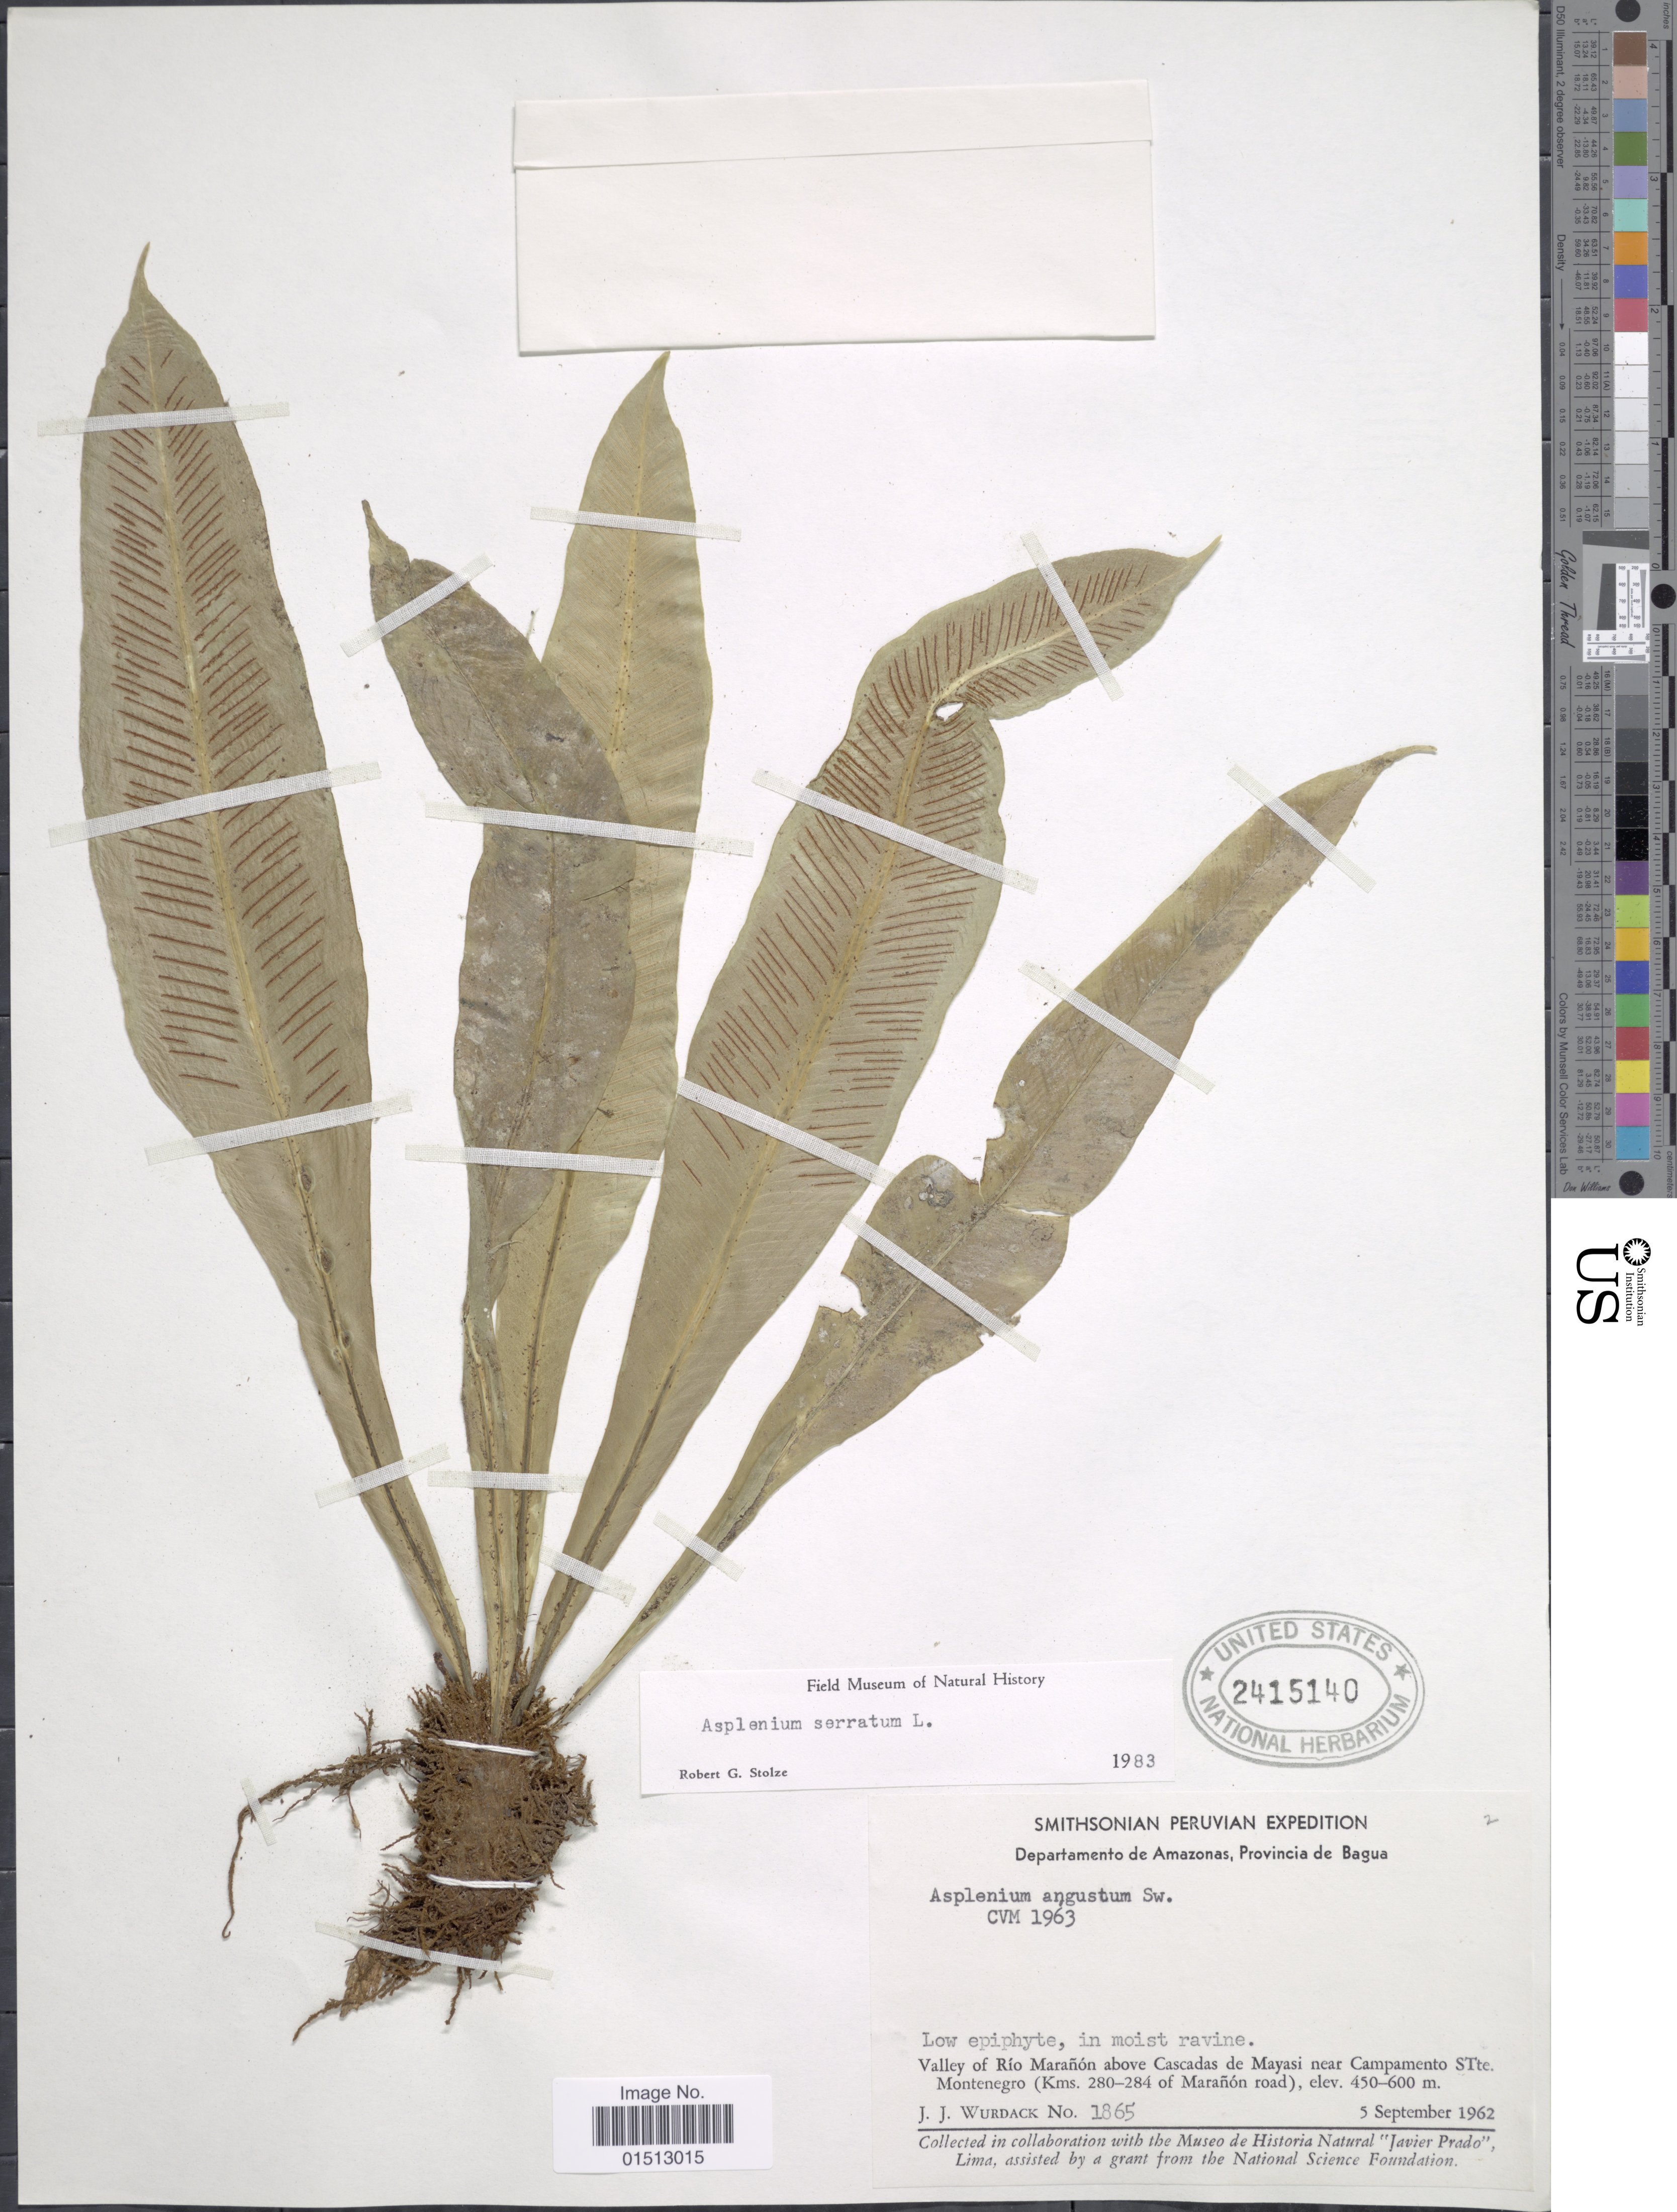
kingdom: Plantae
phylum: Tracheophyta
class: Polypodiopsida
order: Polypodiales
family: Aspleniaceae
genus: Asplenium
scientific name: Asplenium serratum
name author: L.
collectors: J. J. Wurdack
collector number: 1865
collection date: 1962-09-05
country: Peru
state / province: Amazonas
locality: Departamento de Amazonas , Provincia de Bagua, Valley of Rio Maranon above Cascadas de Mayasi near Campamento STe. Montenegro (Kms 280-284 of Maranon road).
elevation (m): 450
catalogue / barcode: US 2415140